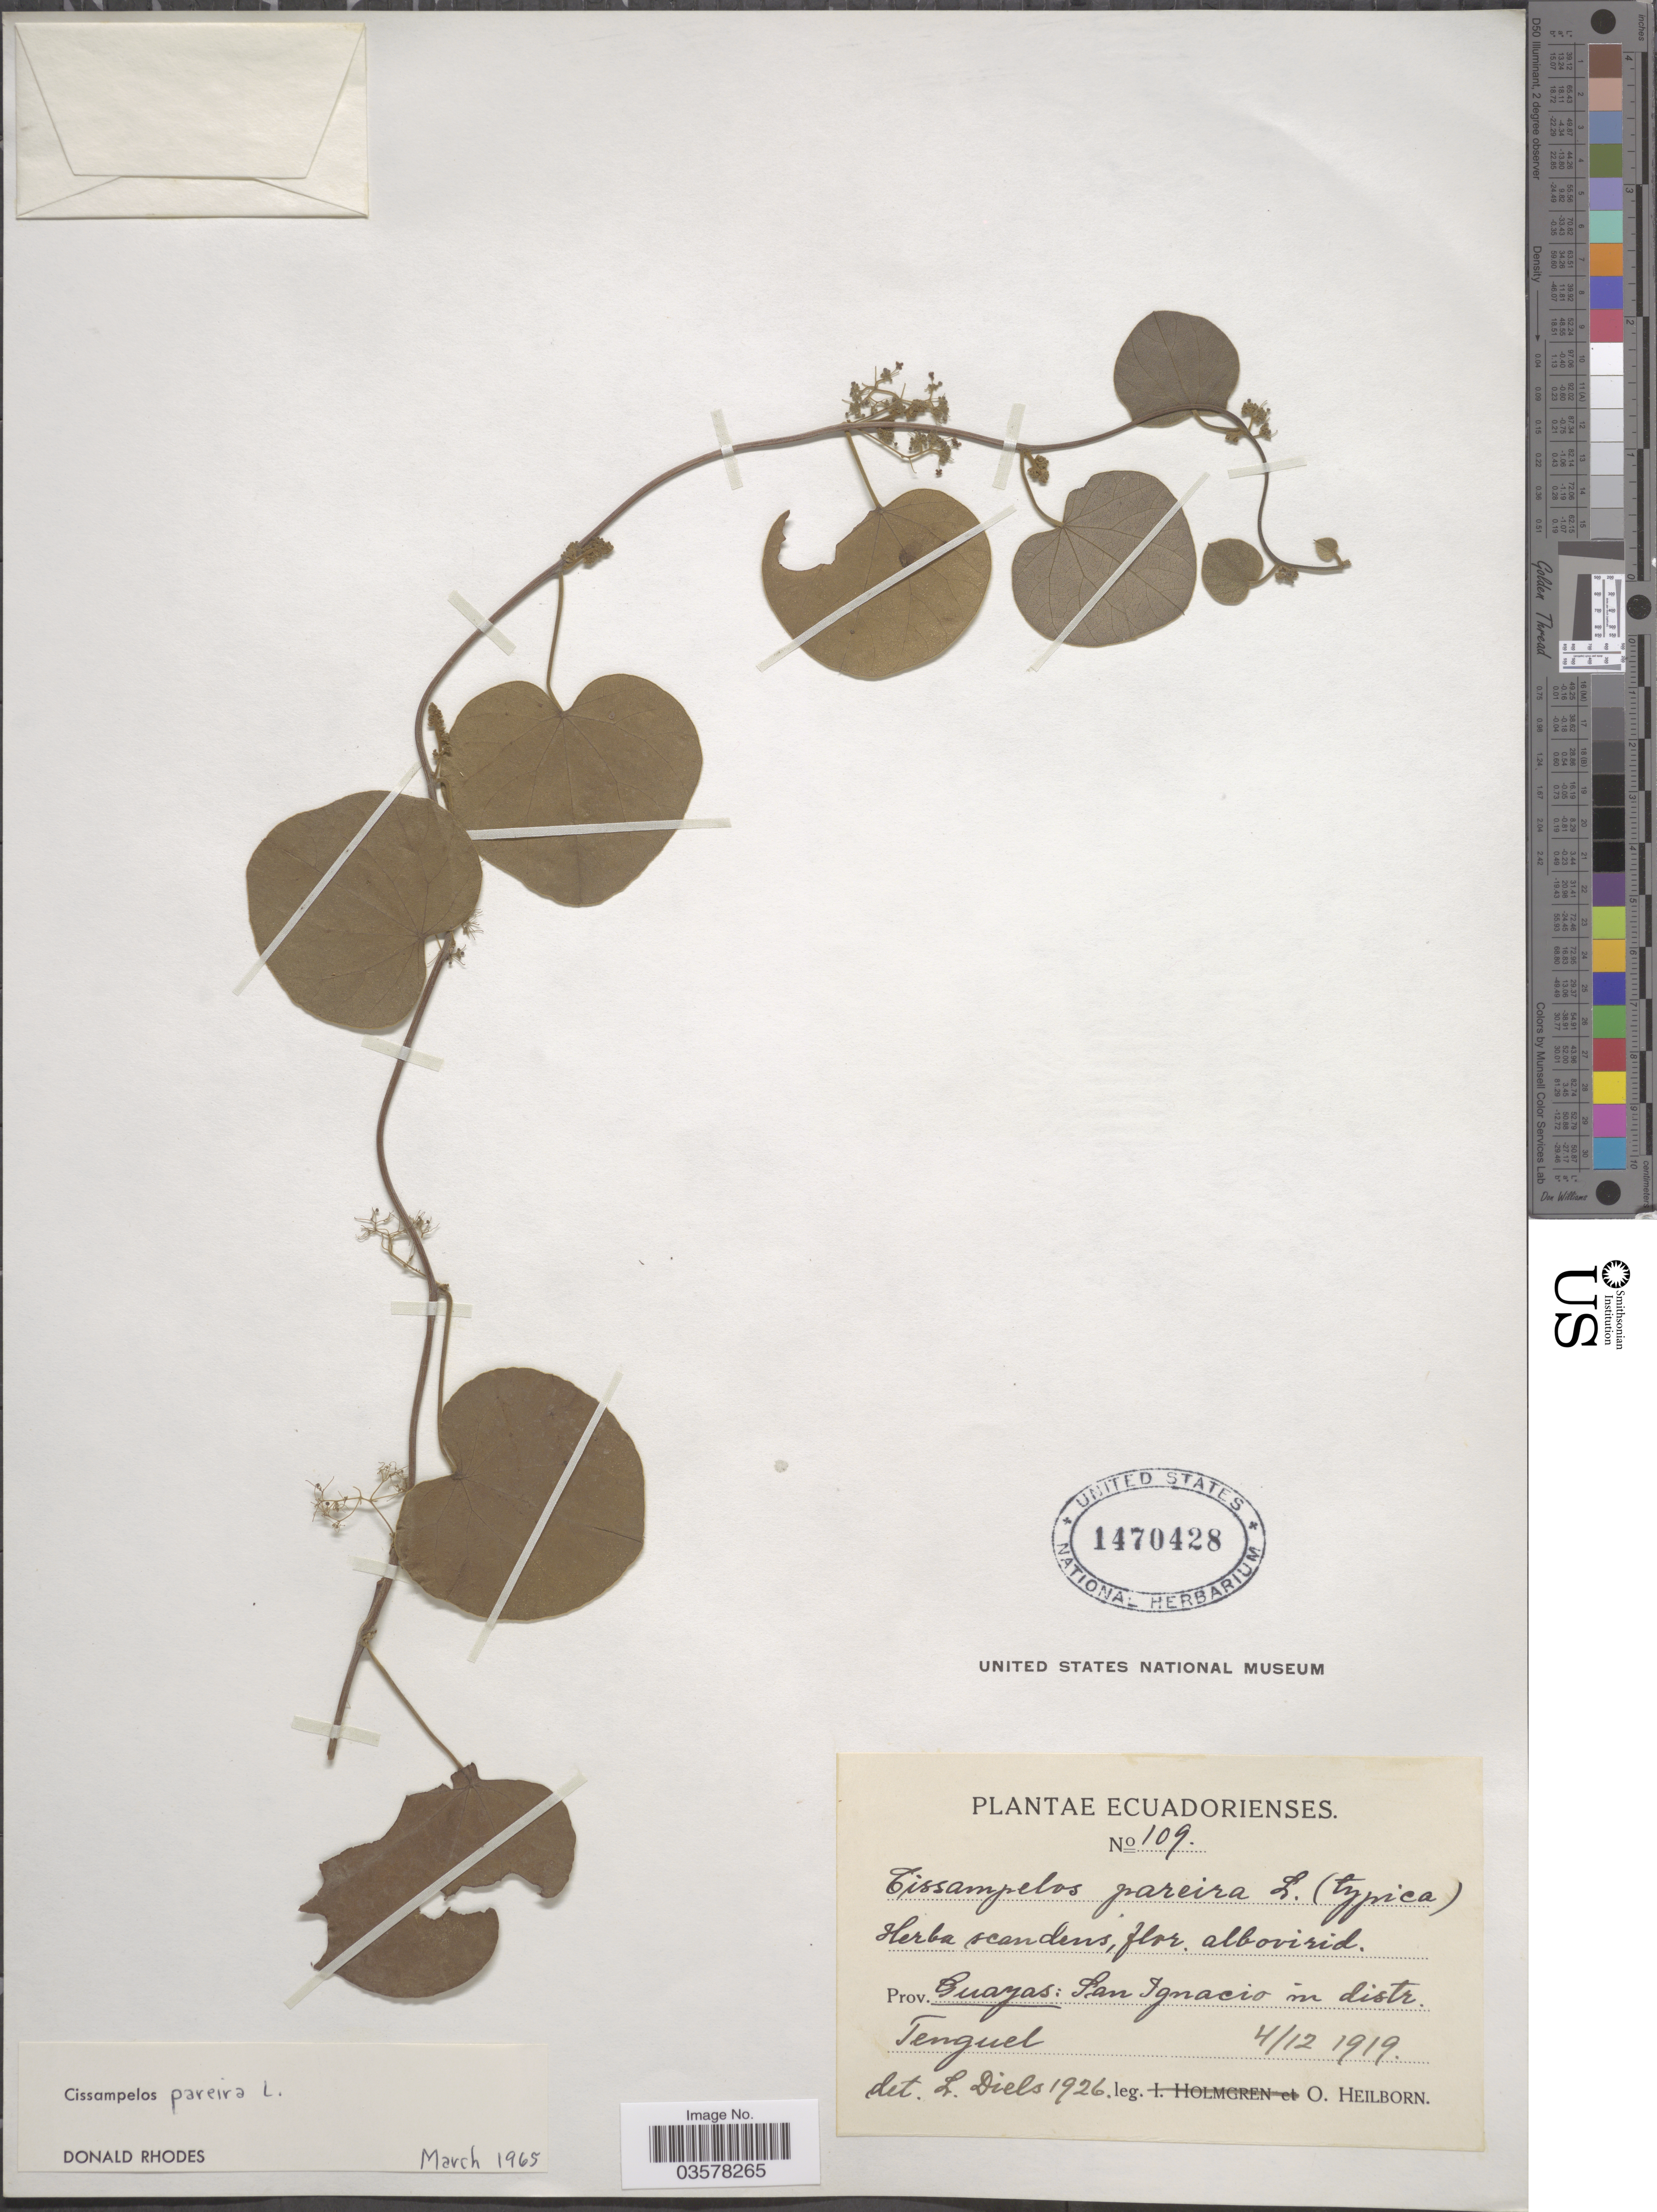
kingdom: Plantae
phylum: Tracheophyta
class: Magnoliopsida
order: Ranunculales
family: Menispermaceae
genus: Cissampelos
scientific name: Cissampelos pareira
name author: L.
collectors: O. Heilborn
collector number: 109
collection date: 1919-12-04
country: Ecuador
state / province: Guayas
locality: San Ignacio in distr. Tenguel.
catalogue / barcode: US 1470428